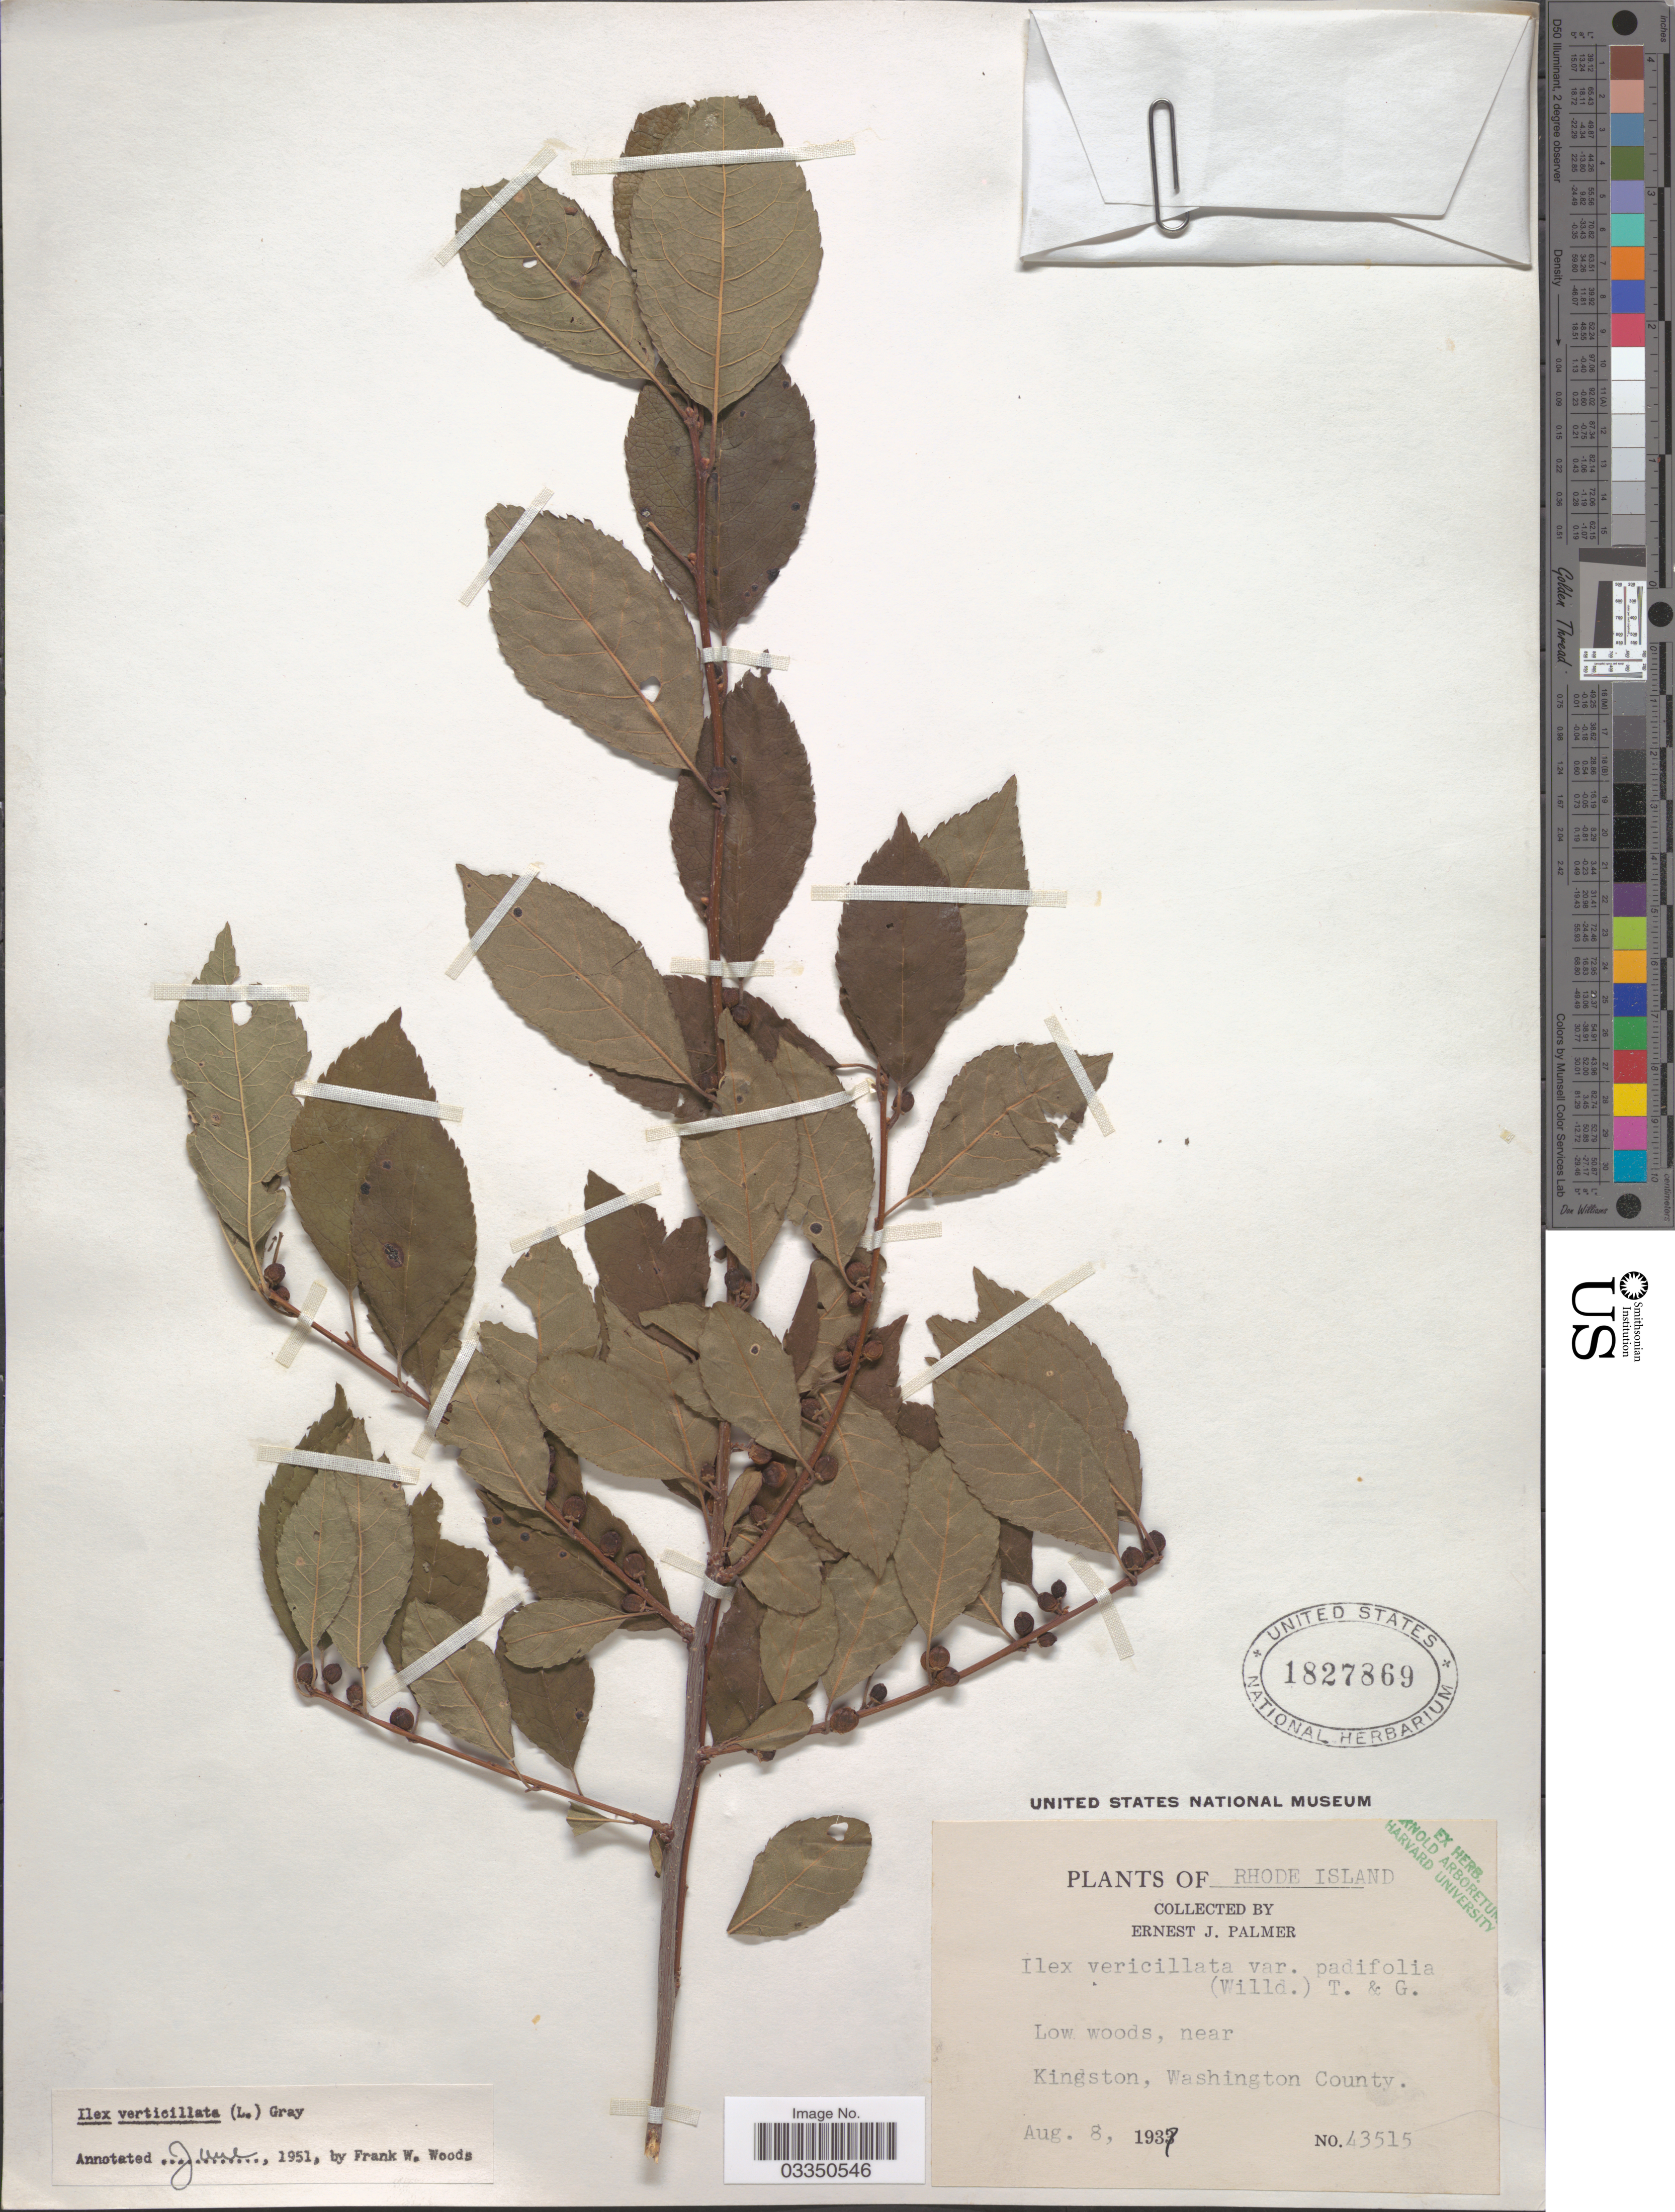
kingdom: Plantae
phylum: Tracheophyta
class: Magnoliopsida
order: Aquifoliales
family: Aquifoliaceae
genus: Ilex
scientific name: Ilex verticillata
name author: (L.) A. Gray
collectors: E. J. Palmer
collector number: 43515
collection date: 1937-08-08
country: United States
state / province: Rhode Island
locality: Near Kingston, Washington County.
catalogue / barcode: US 1827869